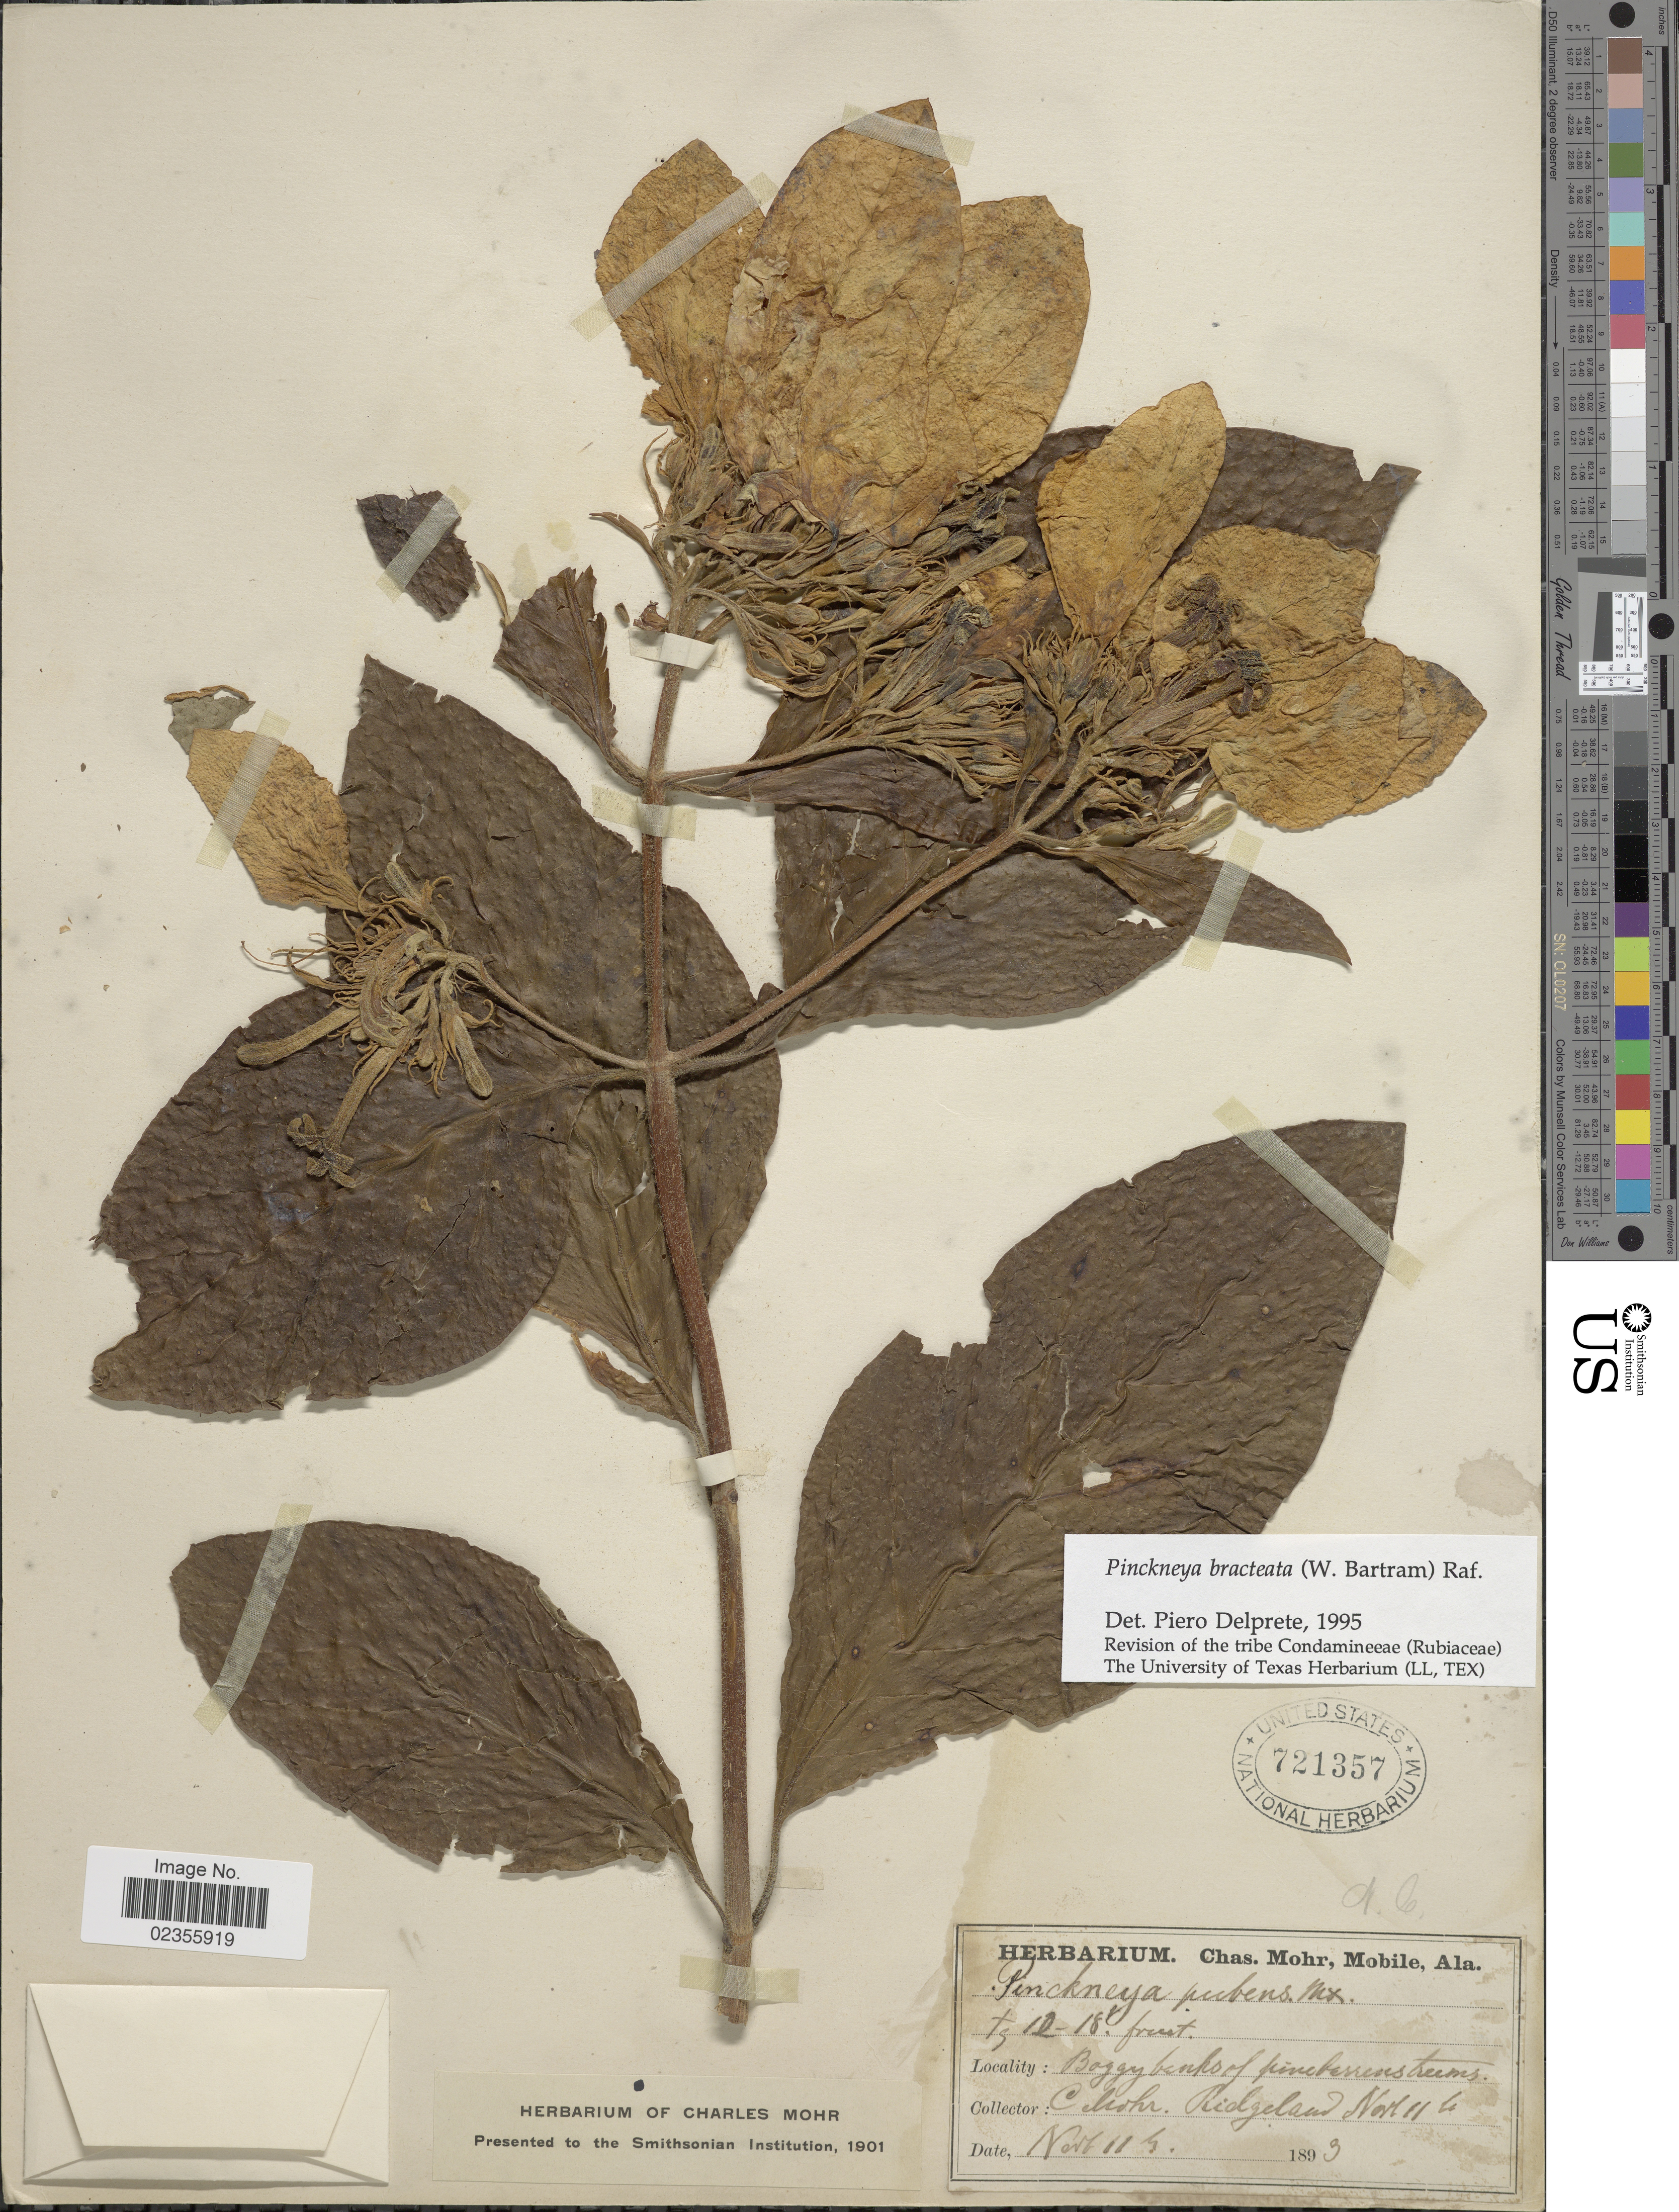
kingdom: Plantae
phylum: Tracheophyta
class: Magnoliopsida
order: Gentianales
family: Rubiaceae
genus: Pinckneya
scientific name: Pinckneya pubens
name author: Michx.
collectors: C. T. Mohr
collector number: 115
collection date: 1893-11-11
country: United States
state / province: Alabama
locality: Boggy banks of pine barrens Ridgeland [South Carolina?]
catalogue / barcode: US 721357